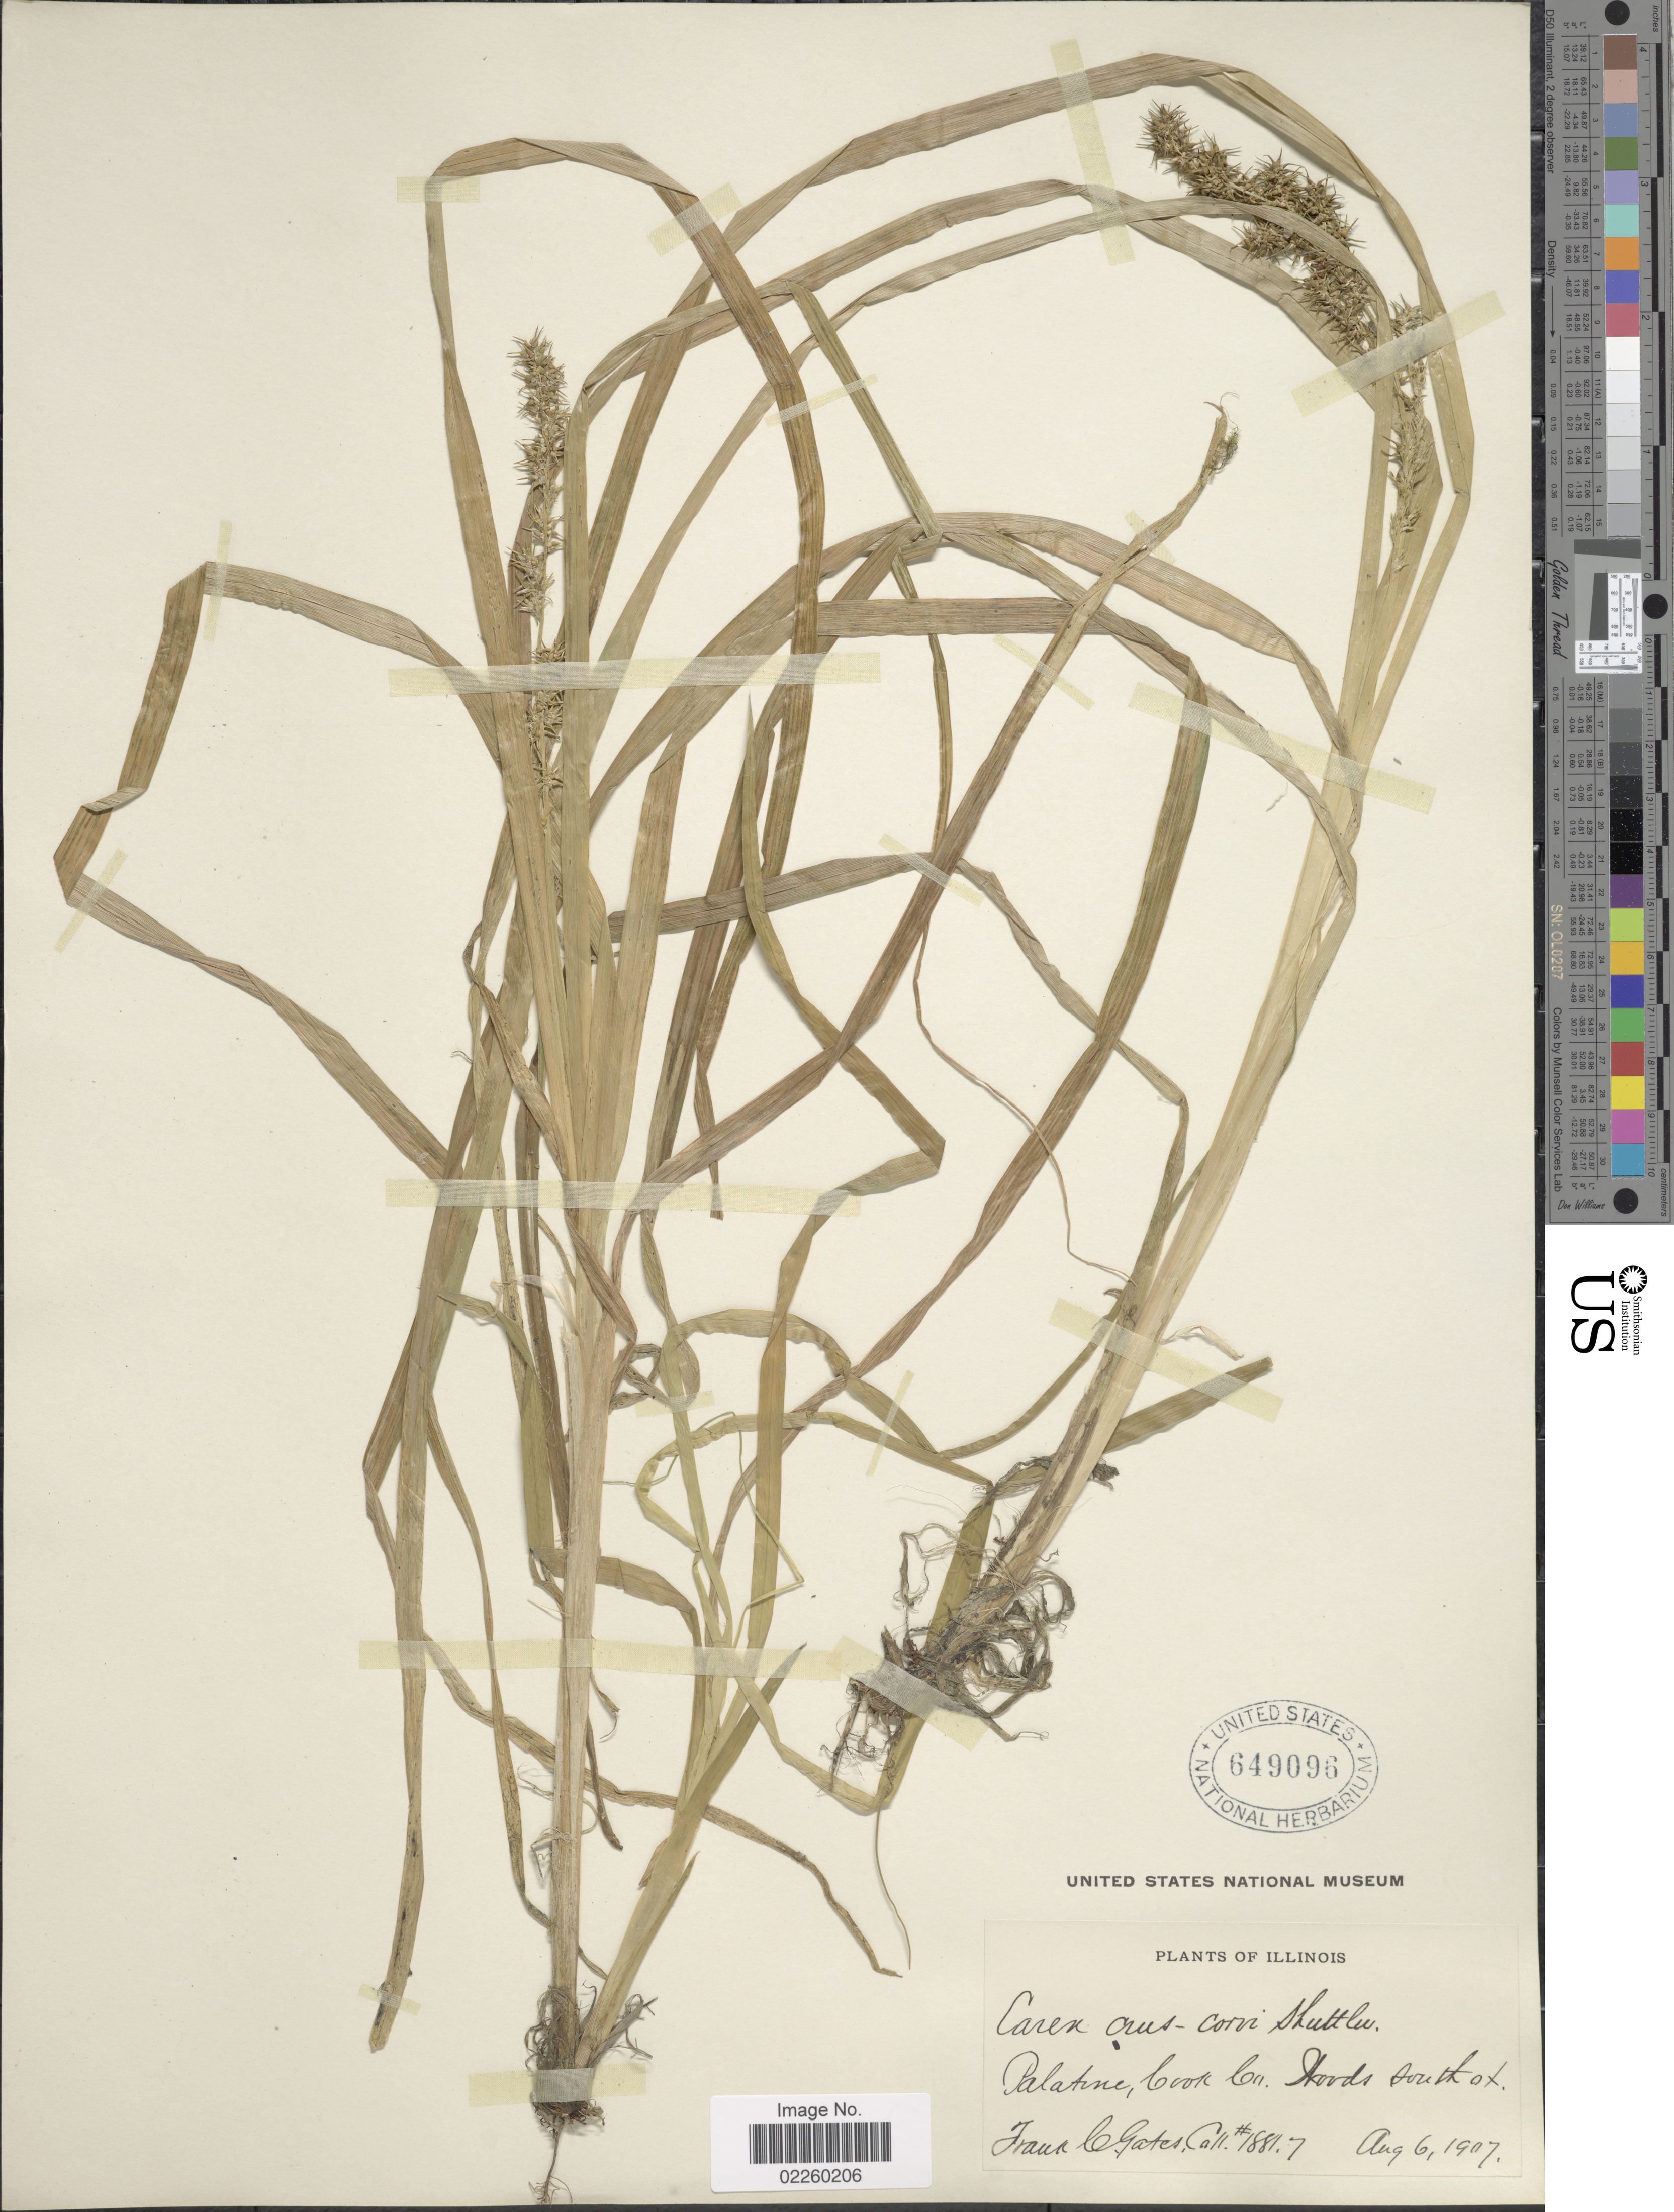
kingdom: Plantae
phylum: Tracheophyta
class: Liliopsida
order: Poales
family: Cyperaceae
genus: Carex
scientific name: Carex crus-corvi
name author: Shuttlew. ex Kunze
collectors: F. C. Gates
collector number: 18817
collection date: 1907-08-06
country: United States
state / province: Illinois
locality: Palatine, Cook Co. Woods south of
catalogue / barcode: US 649096